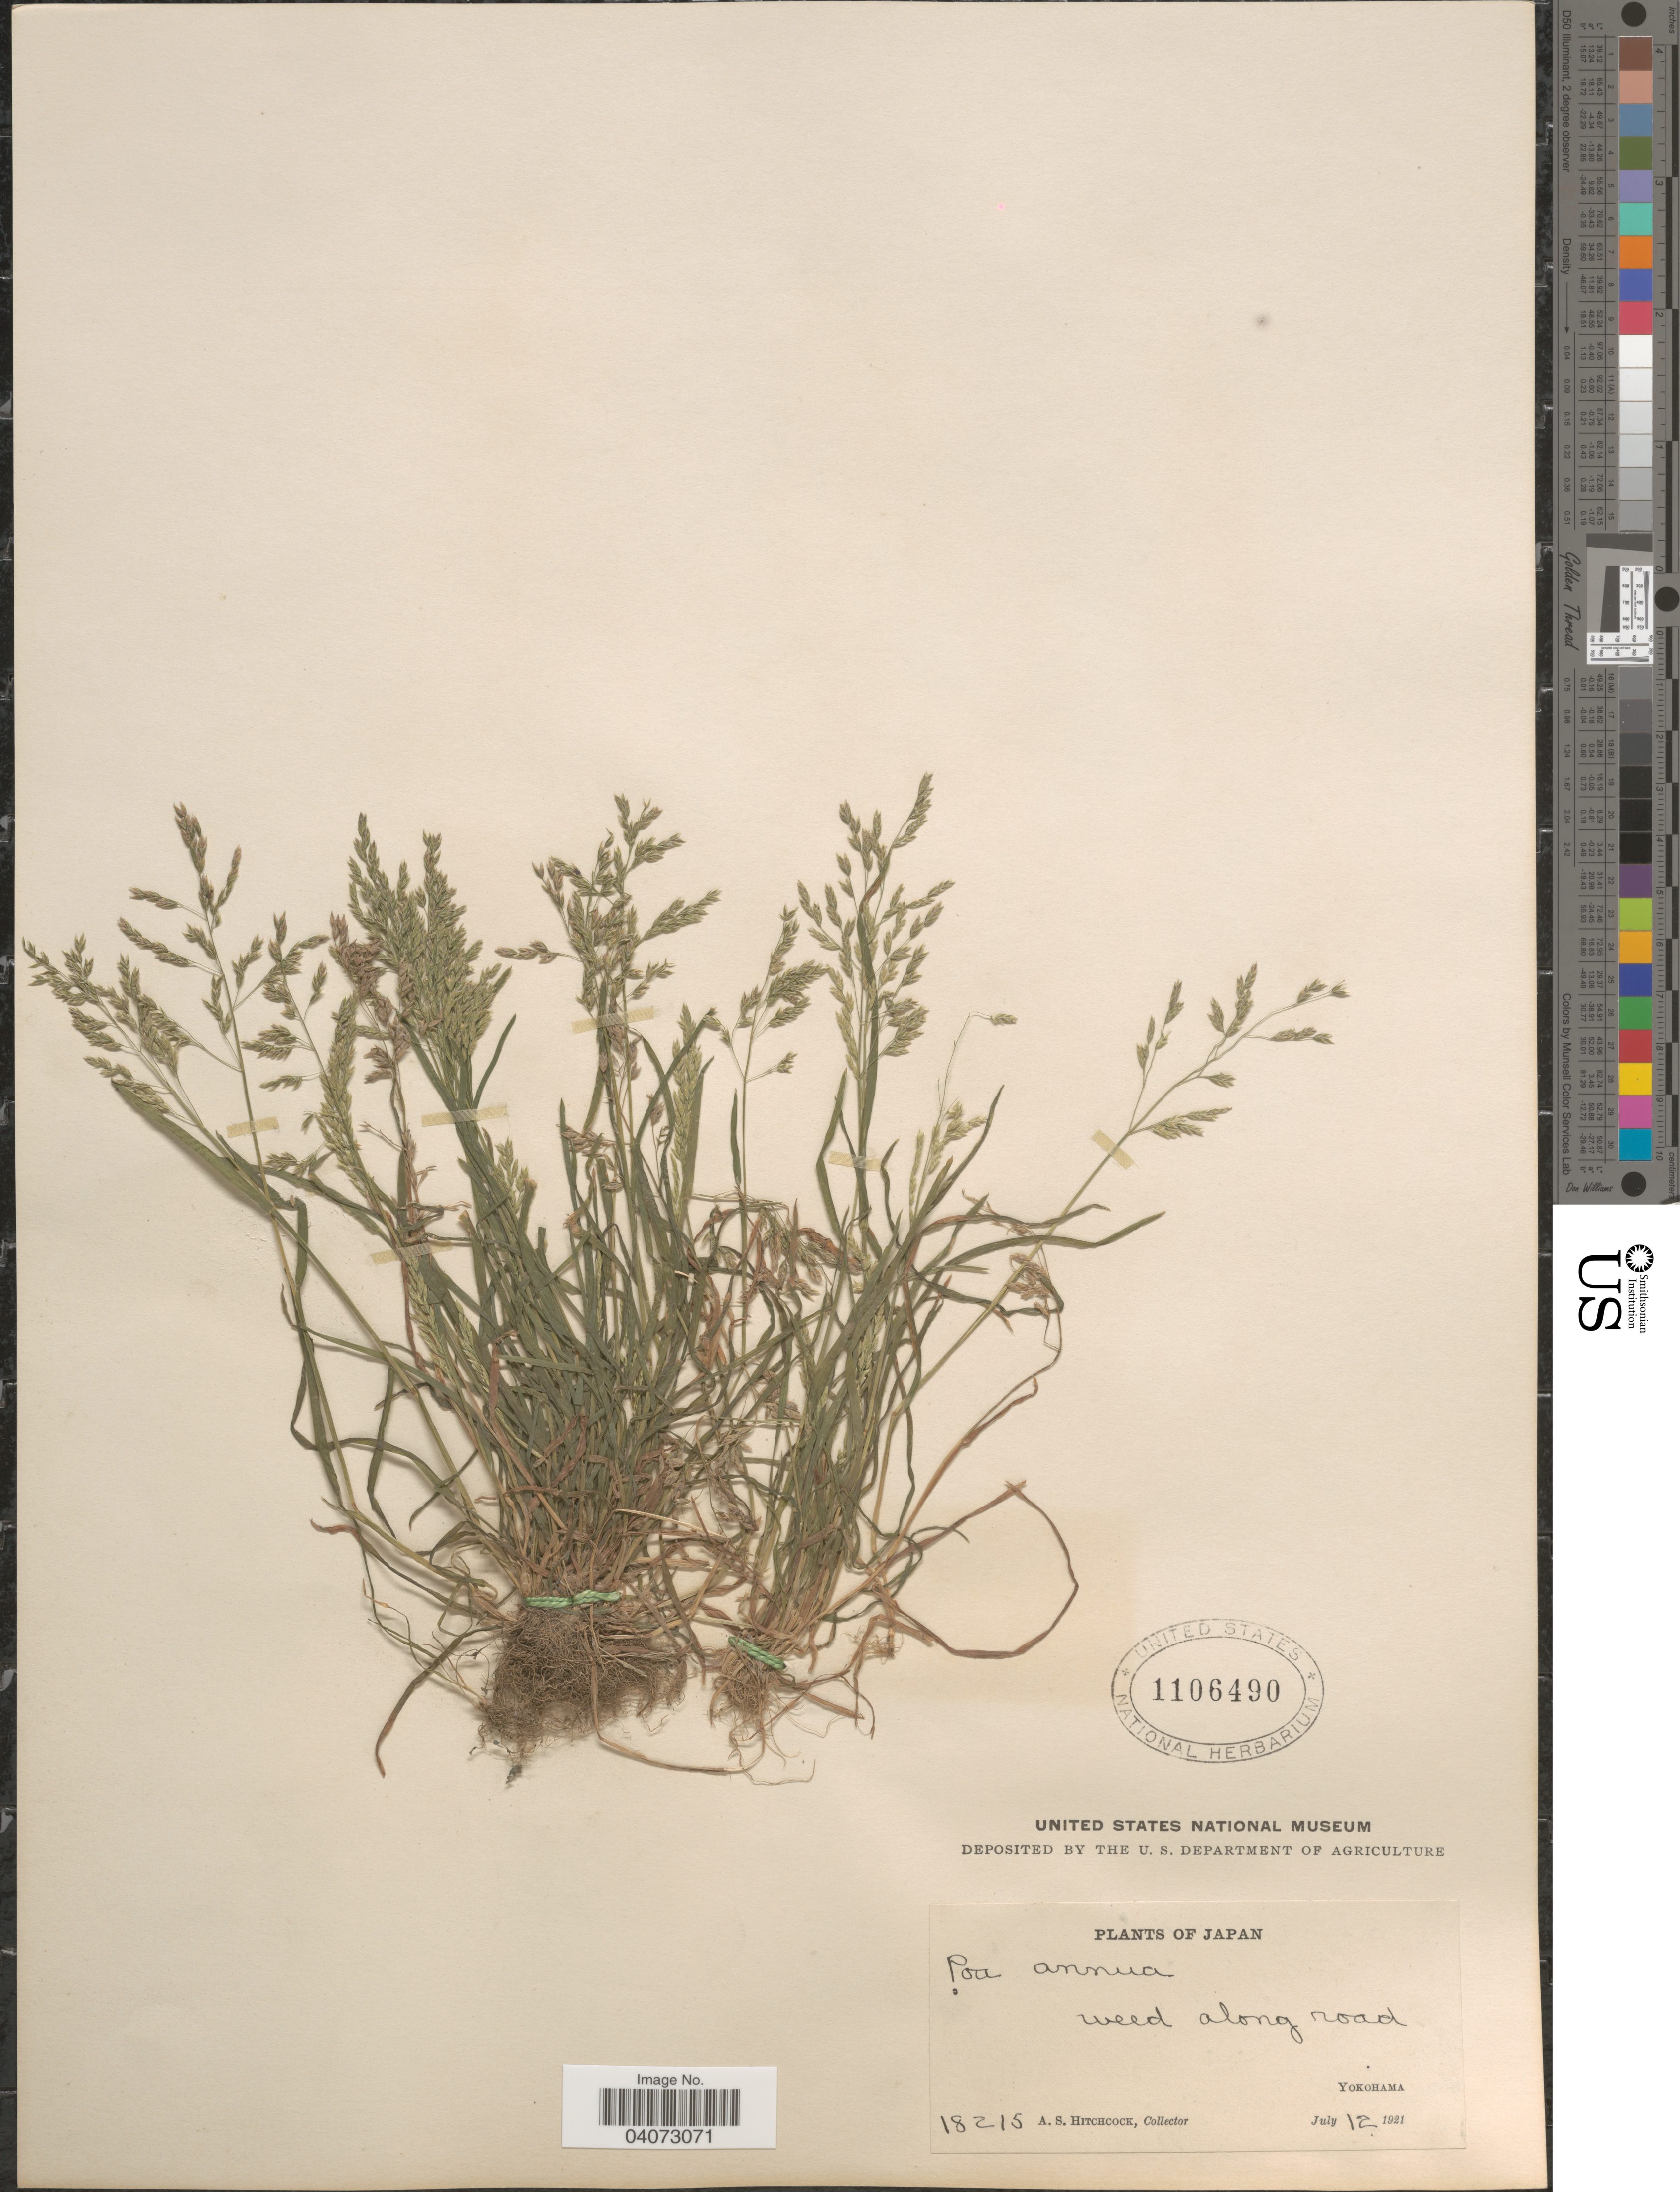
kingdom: Plantae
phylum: Tracheophyta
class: Liliopsida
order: Poales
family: Poaceae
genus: Poa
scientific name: Poa annua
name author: L.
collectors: A. S. Hitchcock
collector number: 18215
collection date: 1921-07-12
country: Japan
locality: Weed along road. Yokohama.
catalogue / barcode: US 1106490